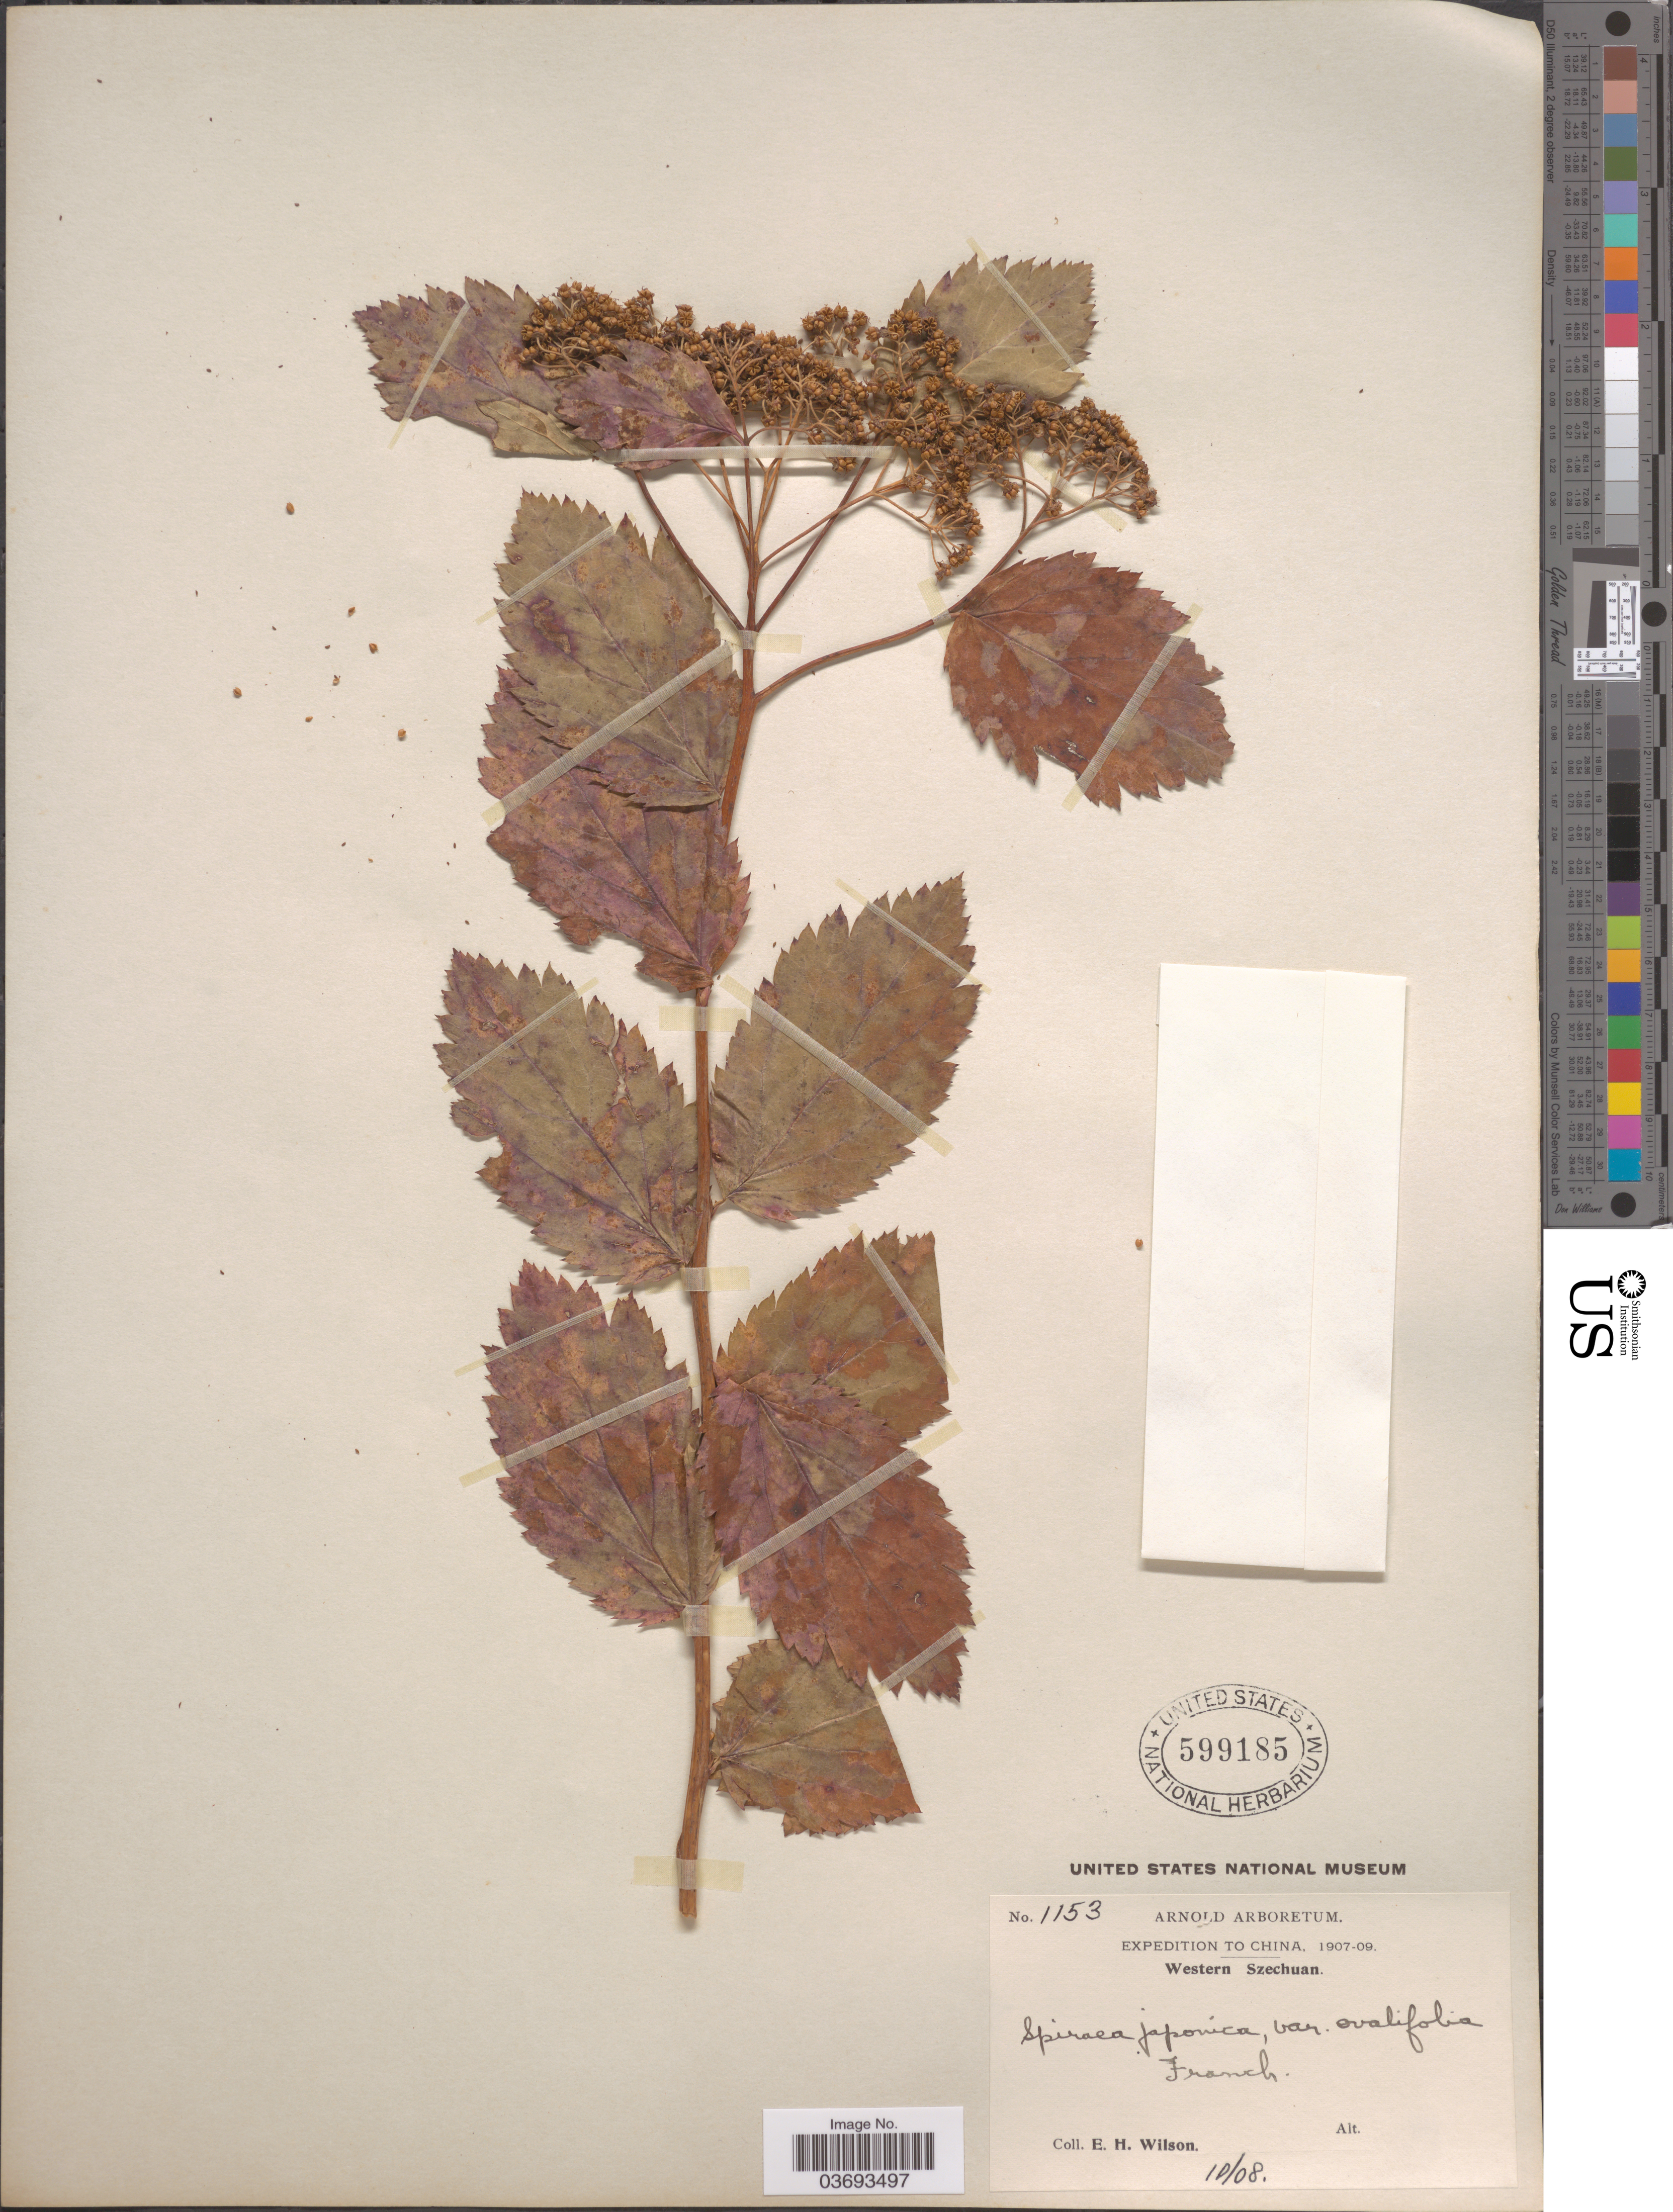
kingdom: Plantae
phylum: Tracheophyta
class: Magnoliopsida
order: Rosales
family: Rosaceae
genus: Spiraea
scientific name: Spiraea japonica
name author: L. f.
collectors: E. Wilson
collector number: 1153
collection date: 1908-10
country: China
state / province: Sichuan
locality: Western Szechuan.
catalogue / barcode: US 599185